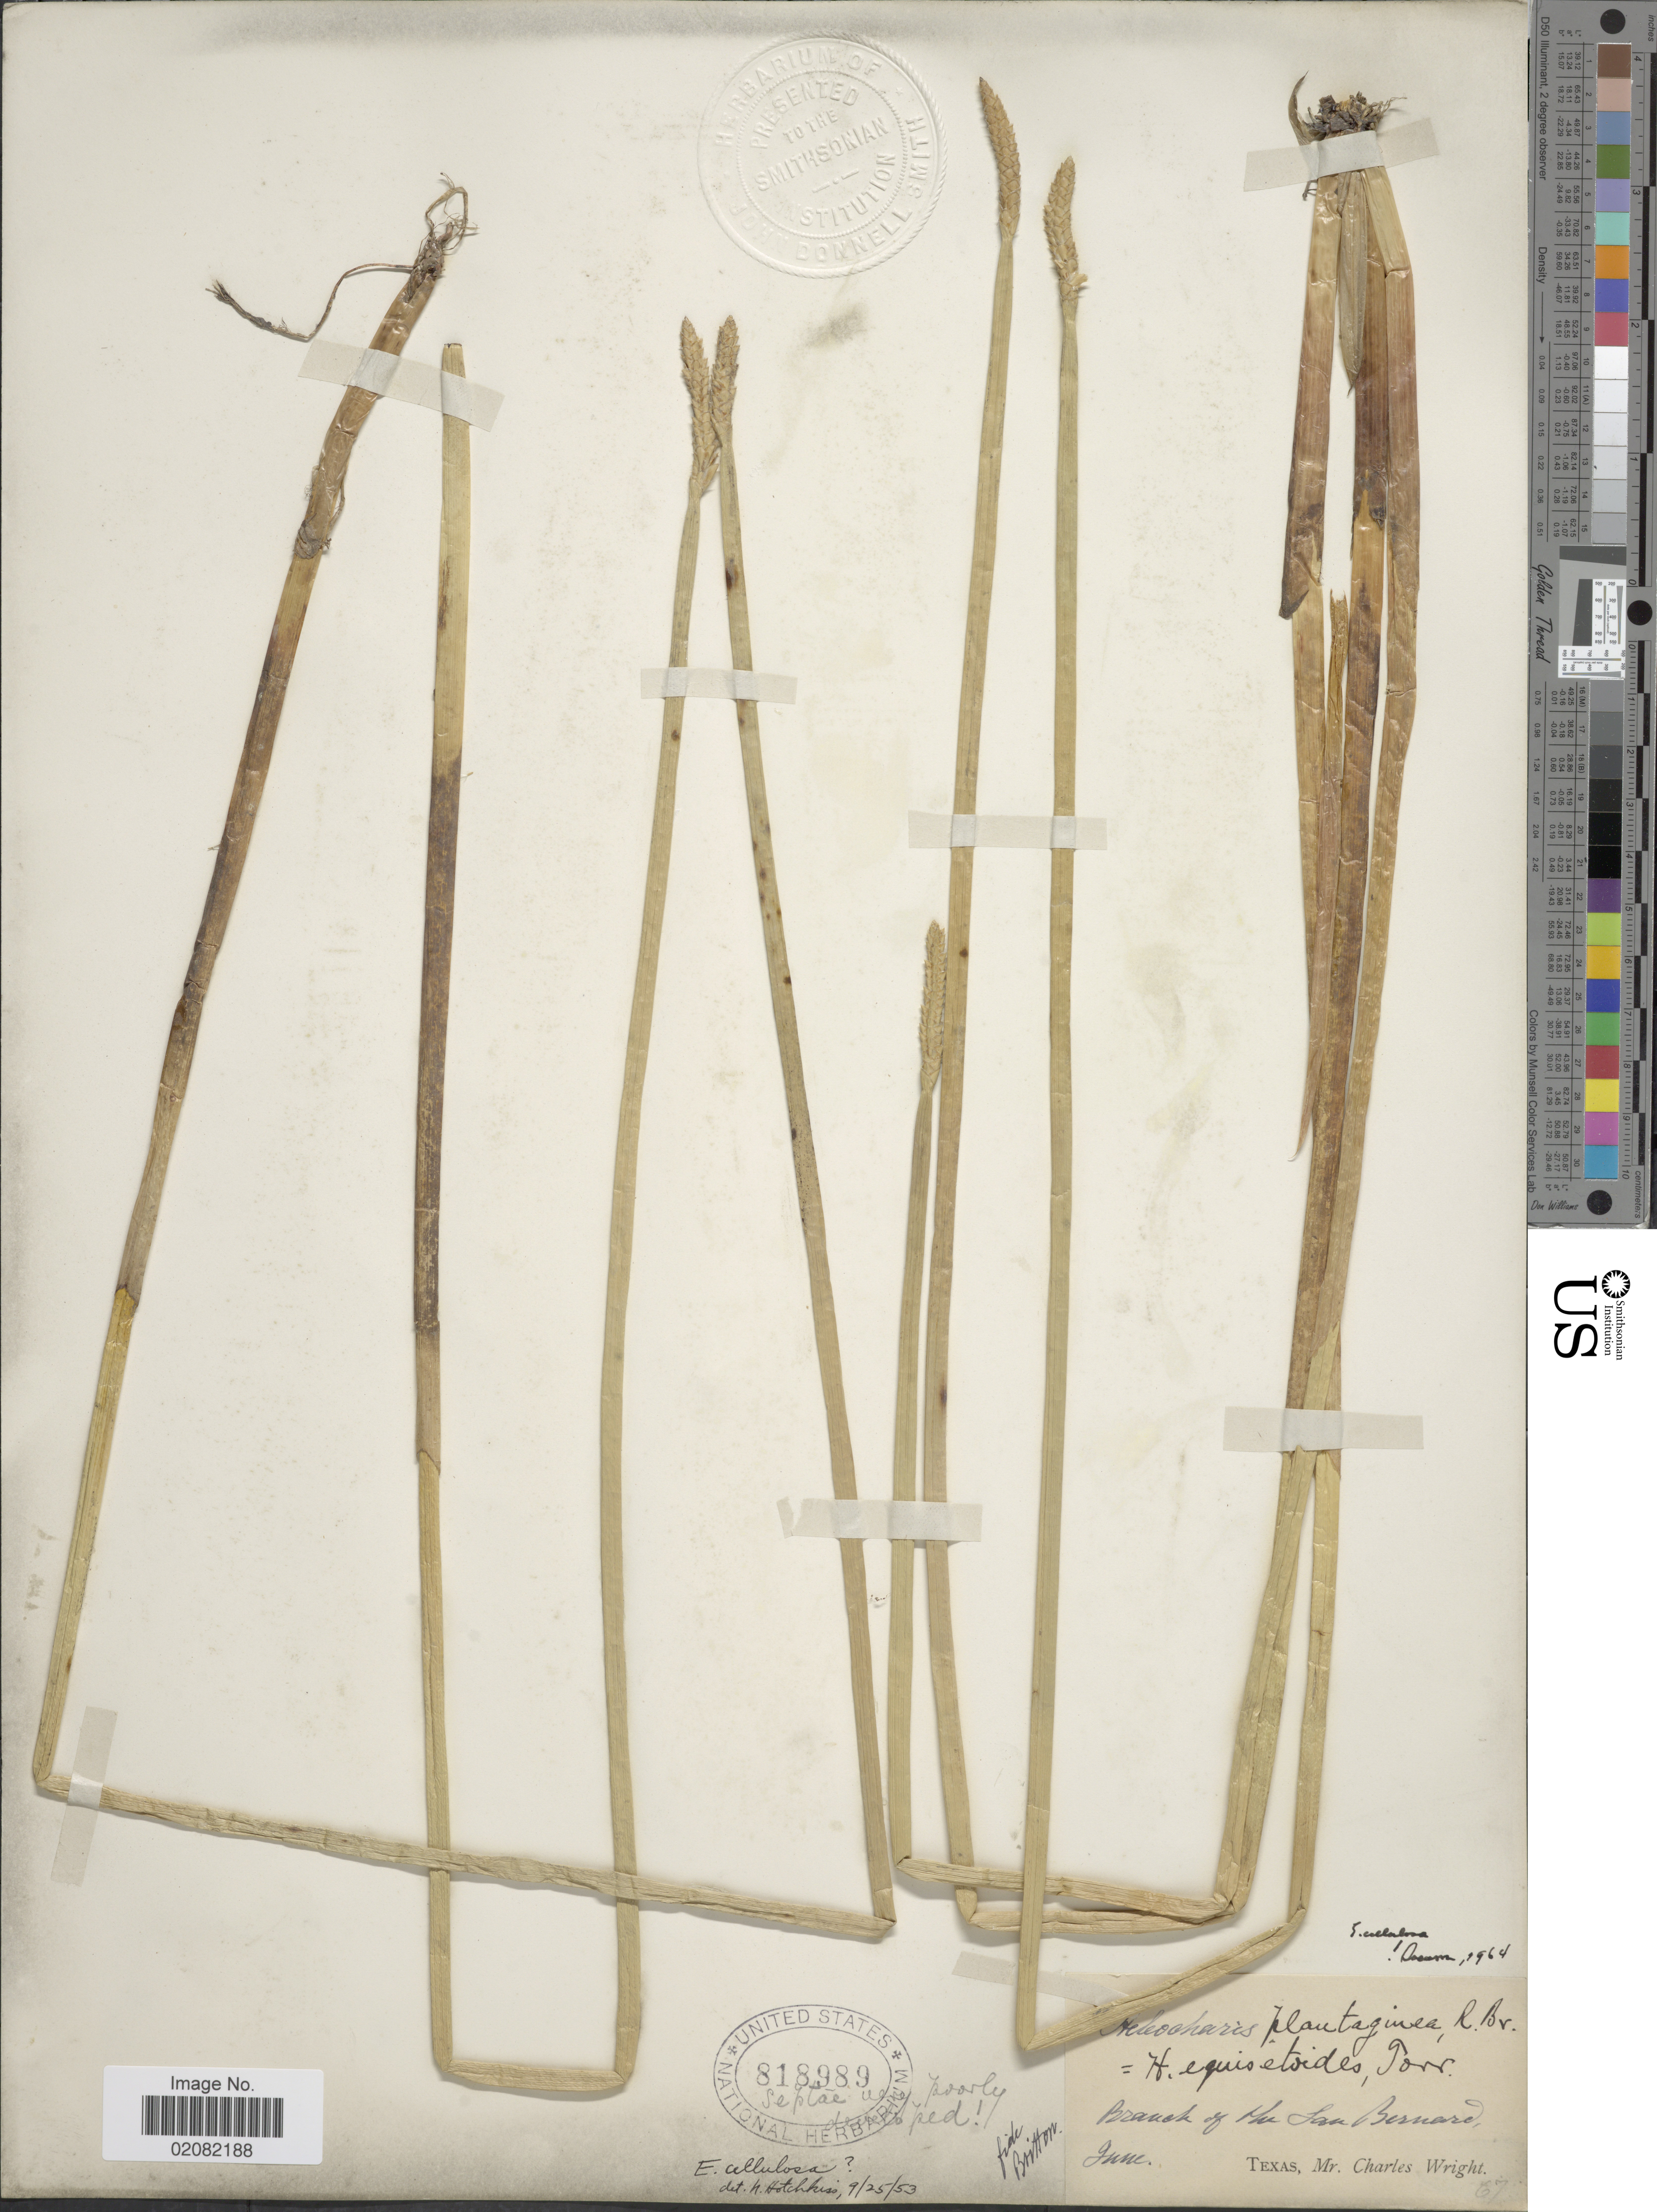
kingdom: Plantae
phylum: Tracheophyta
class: Liliopsida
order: Poales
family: Cyperaceae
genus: Eleocharis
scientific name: Eleocharis cellulosa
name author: Torr.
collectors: C. Wright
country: United States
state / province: Texas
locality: Branch of the San Bernardo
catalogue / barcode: US 818989